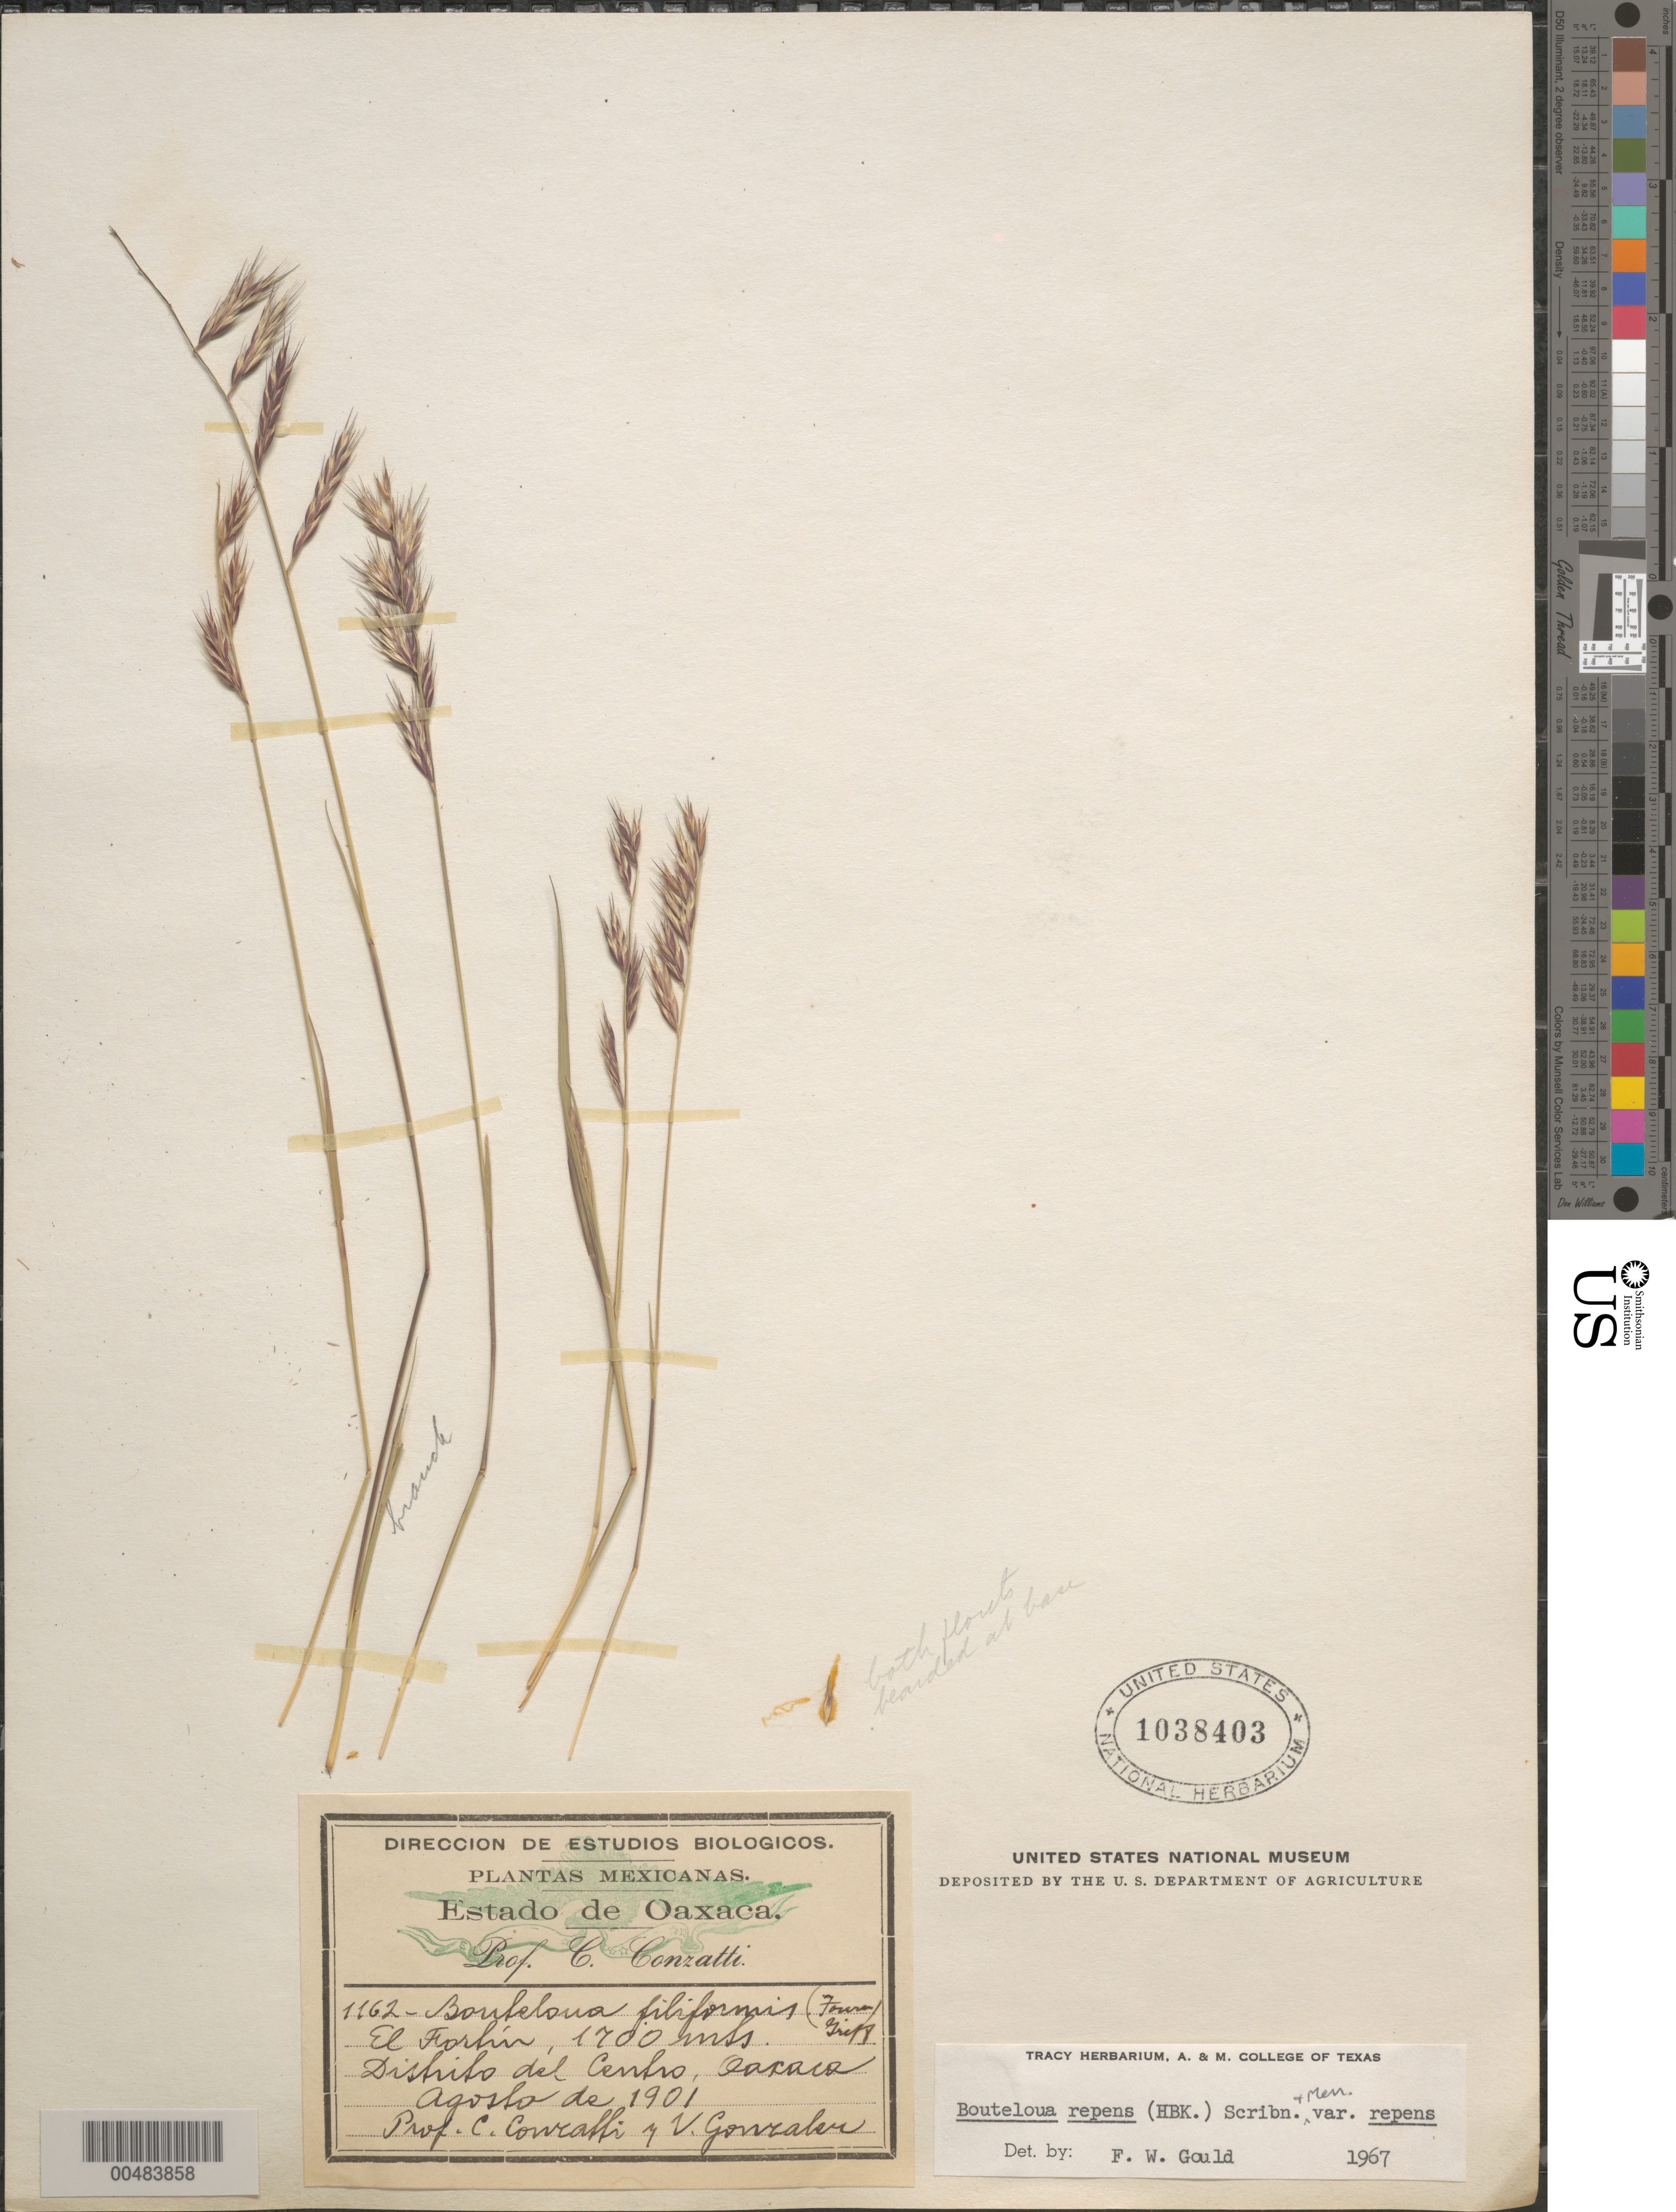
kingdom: Plantae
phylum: Tracheophyta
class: Liliopsida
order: Poales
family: Poaceae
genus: Bouteloua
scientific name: Bouteloua repens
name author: (Kunth) Scribn. & Merr.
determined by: Gould, F. W.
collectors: C. Conzatti & V. Gonzalez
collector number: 1162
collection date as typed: Aug 1901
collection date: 1901-08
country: Mexico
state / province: Oaxaca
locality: El Fortin, Distrito del Centro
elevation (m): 1700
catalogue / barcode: US 1038403